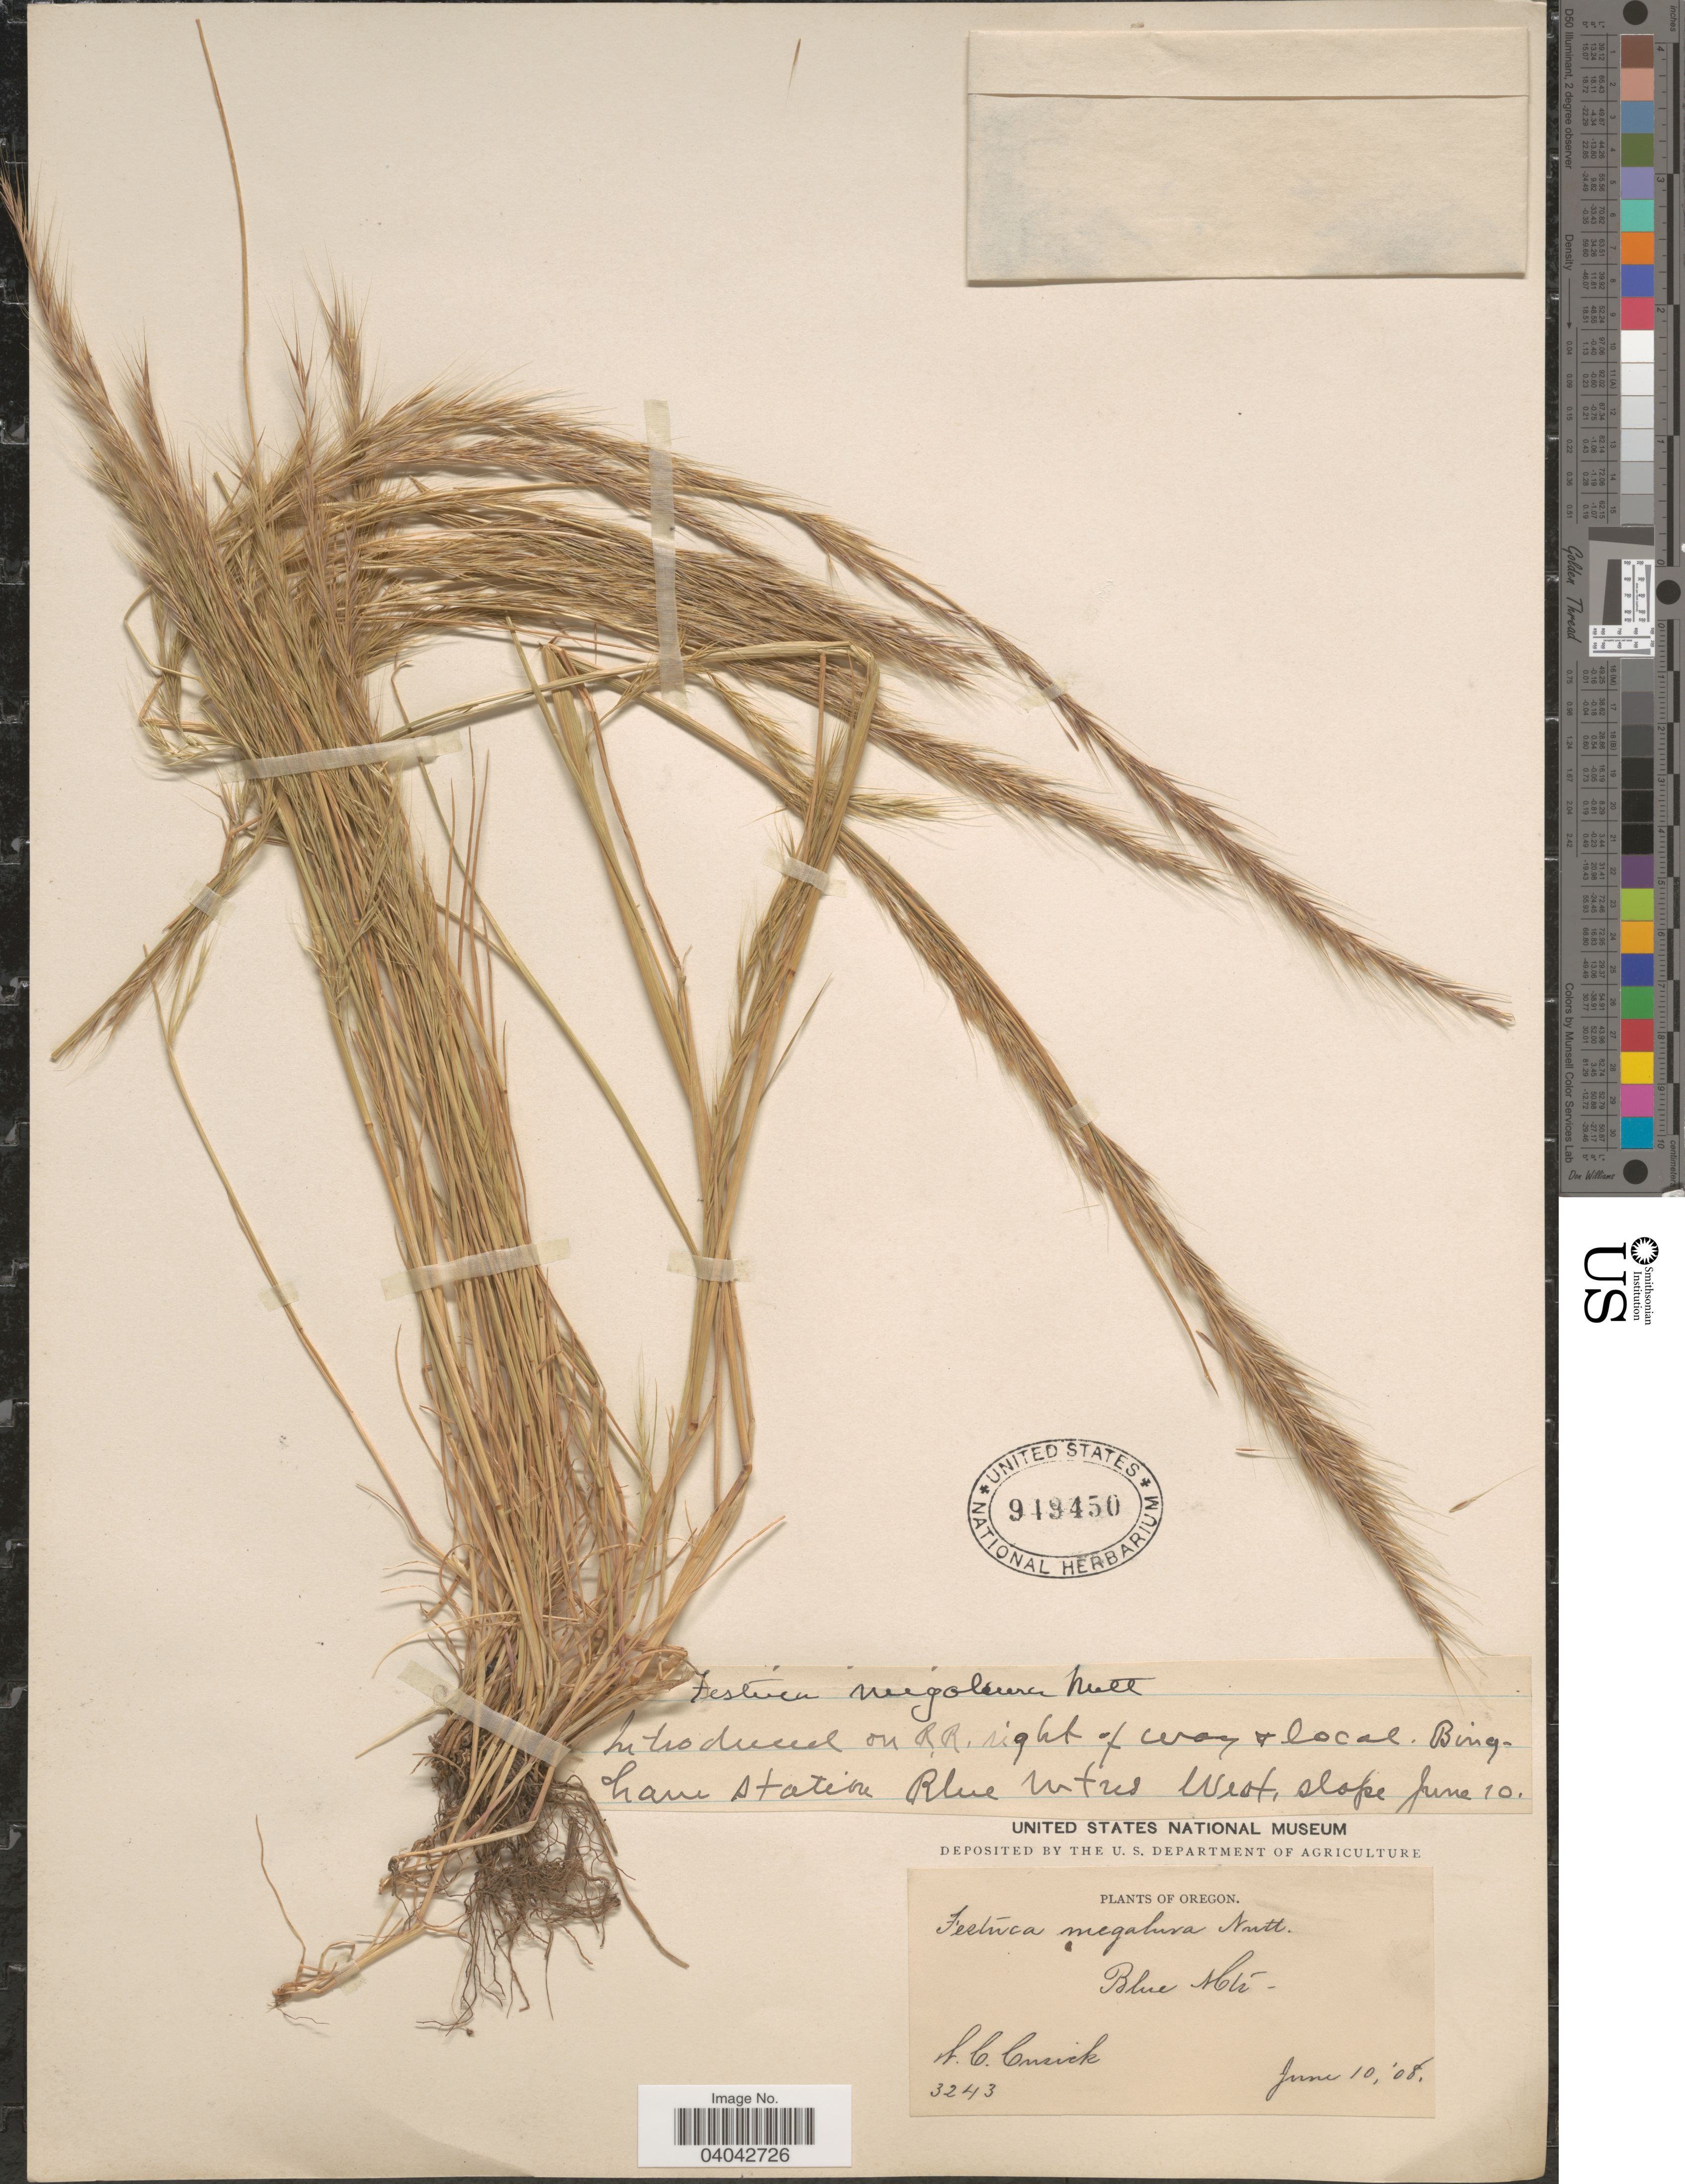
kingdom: Plantae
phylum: Tracheophyta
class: Liliopsida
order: Poales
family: Poaceae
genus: Festuca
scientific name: Festuca megalura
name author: Nutt.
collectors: W. C. Cusick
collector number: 3243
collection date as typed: Transcribed d/m/y: 10/6/8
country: United States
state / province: Oregon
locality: Introduced on R.R. right of way + local Bingham Station. Blue Mtns. West slope.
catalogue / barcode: US 949450